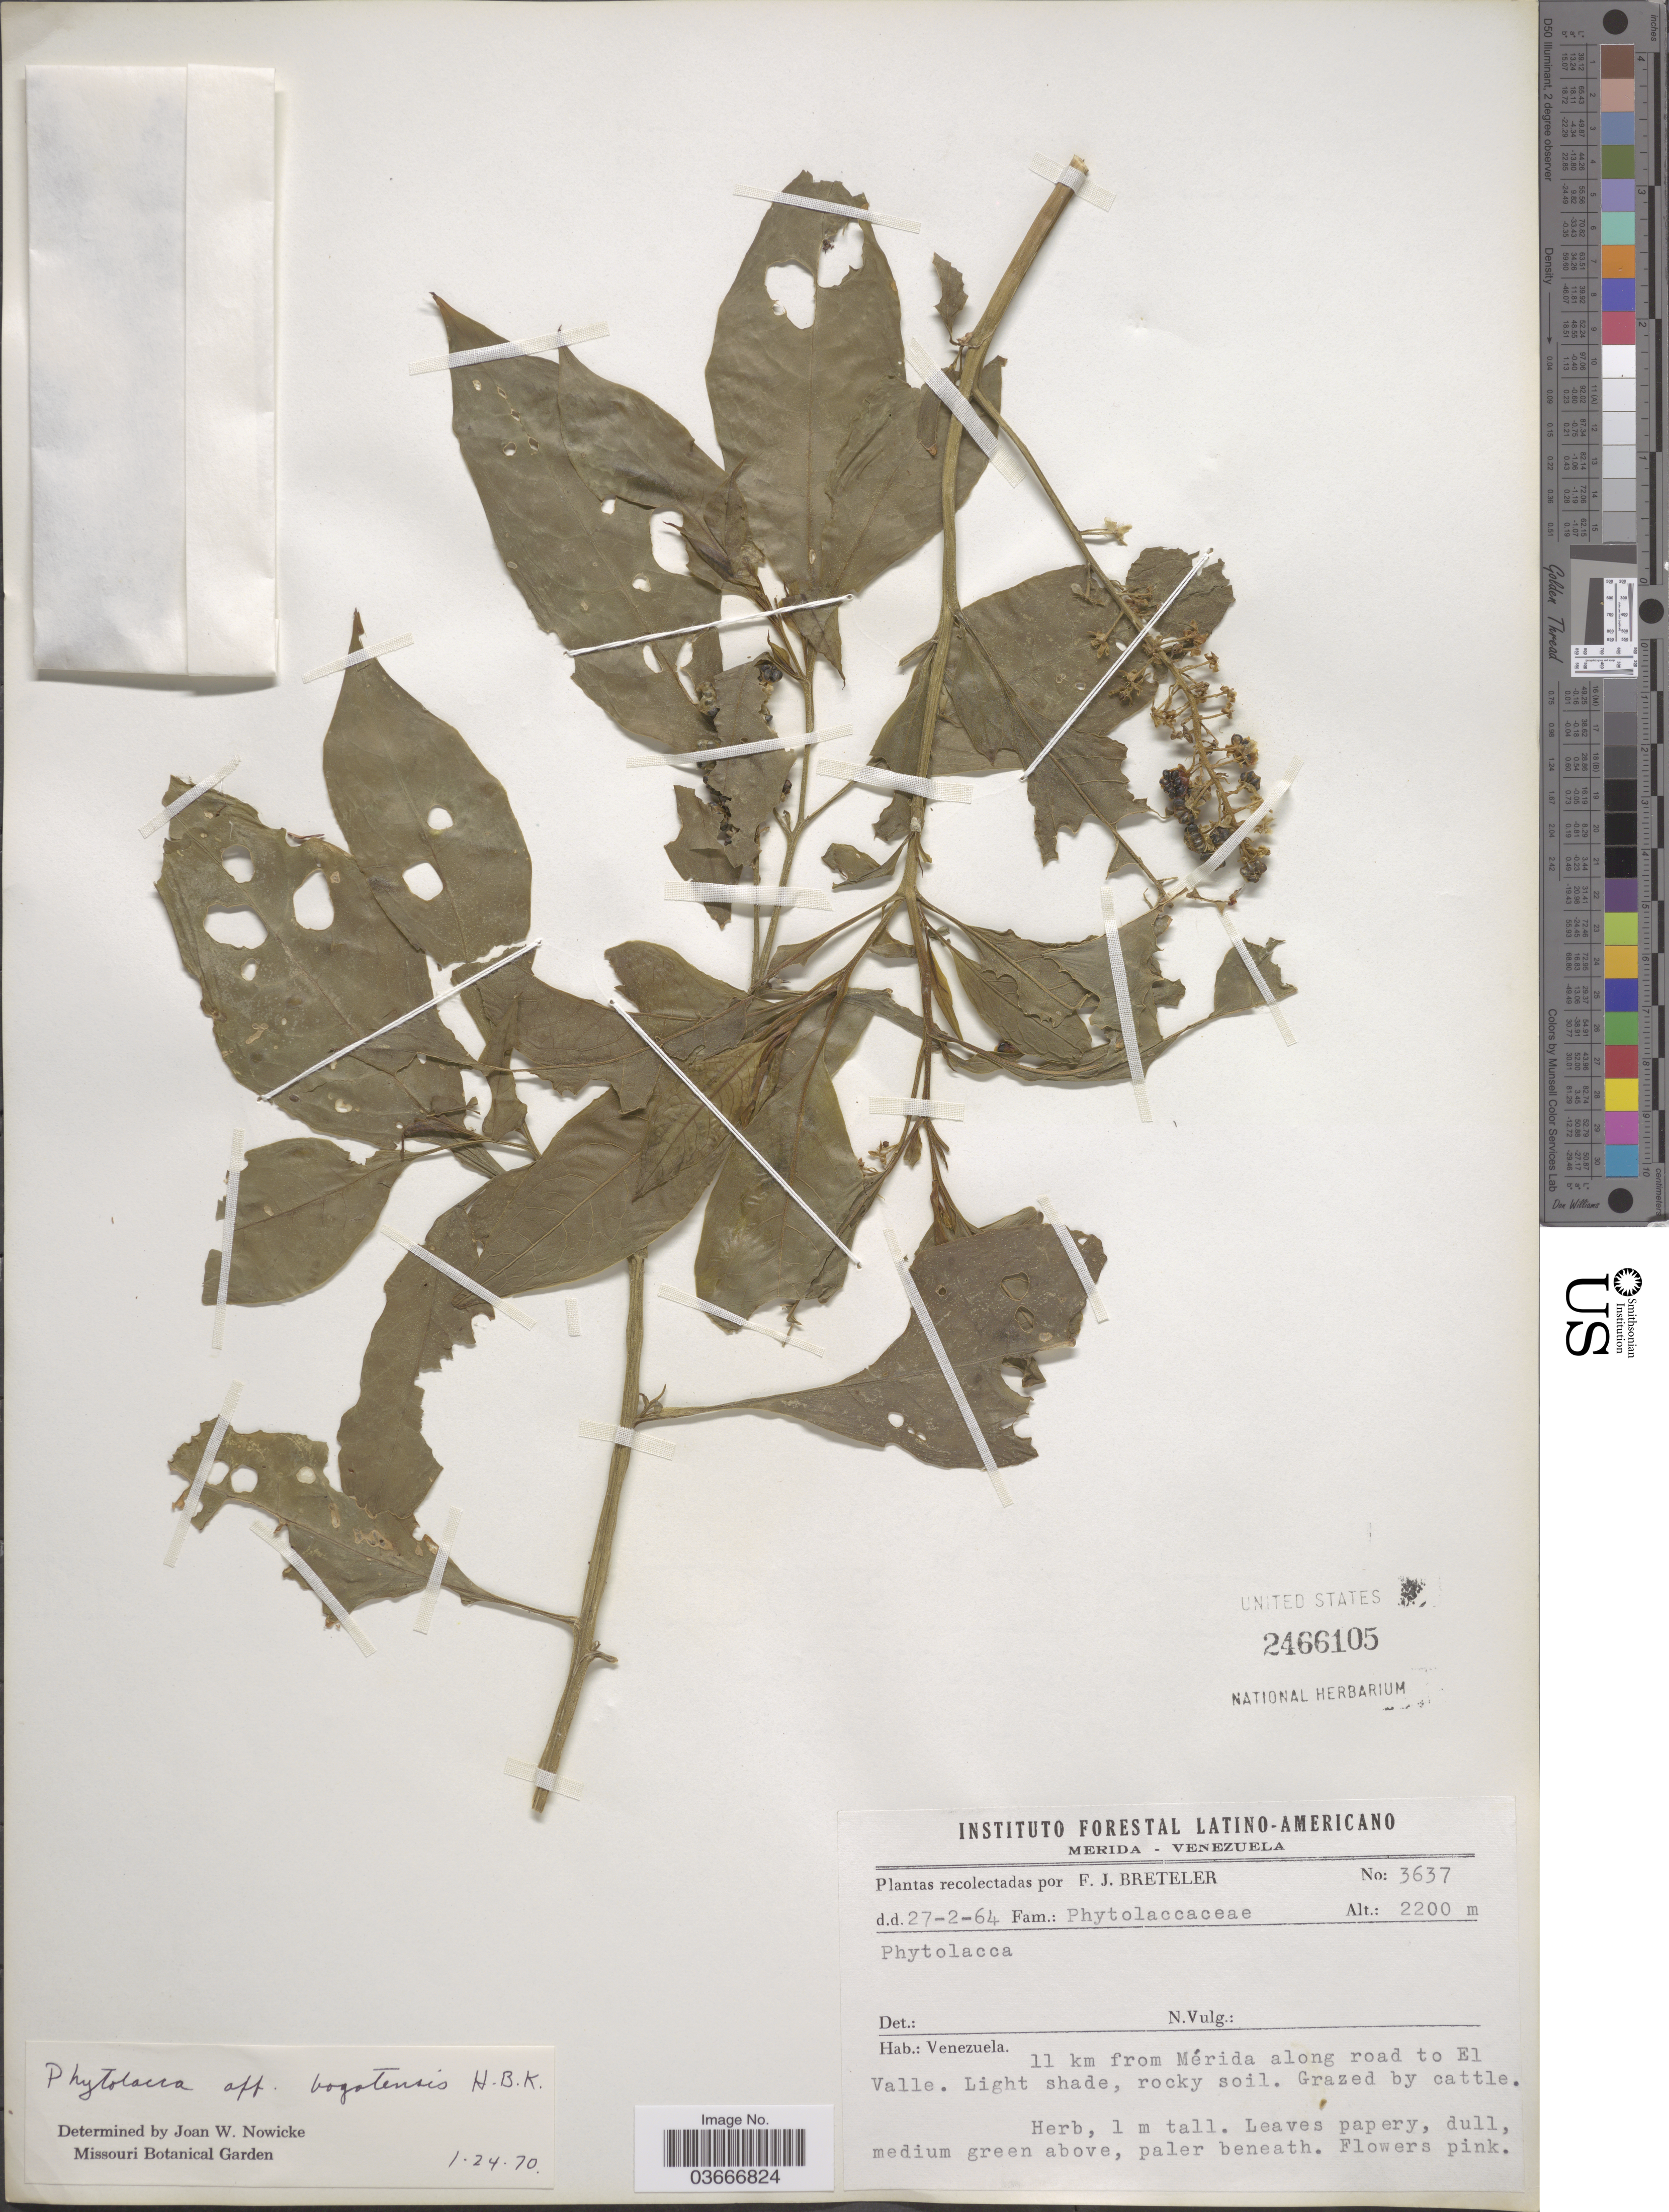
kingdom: Plantae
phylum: Tracheophyta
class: Magnoliopsida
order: Caryophyllales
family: Phytolaccaceae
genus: Phytolacca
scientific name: Phytolacca bogotensis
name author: Kunth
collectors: F. J. Breteler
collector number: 3637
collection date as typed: Transcribed d/m/y: 27/2/64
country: Venezuela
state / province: Mérida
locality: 11 km from Mérida along road to El Valle.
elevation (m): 2200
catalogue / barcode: US 2466105